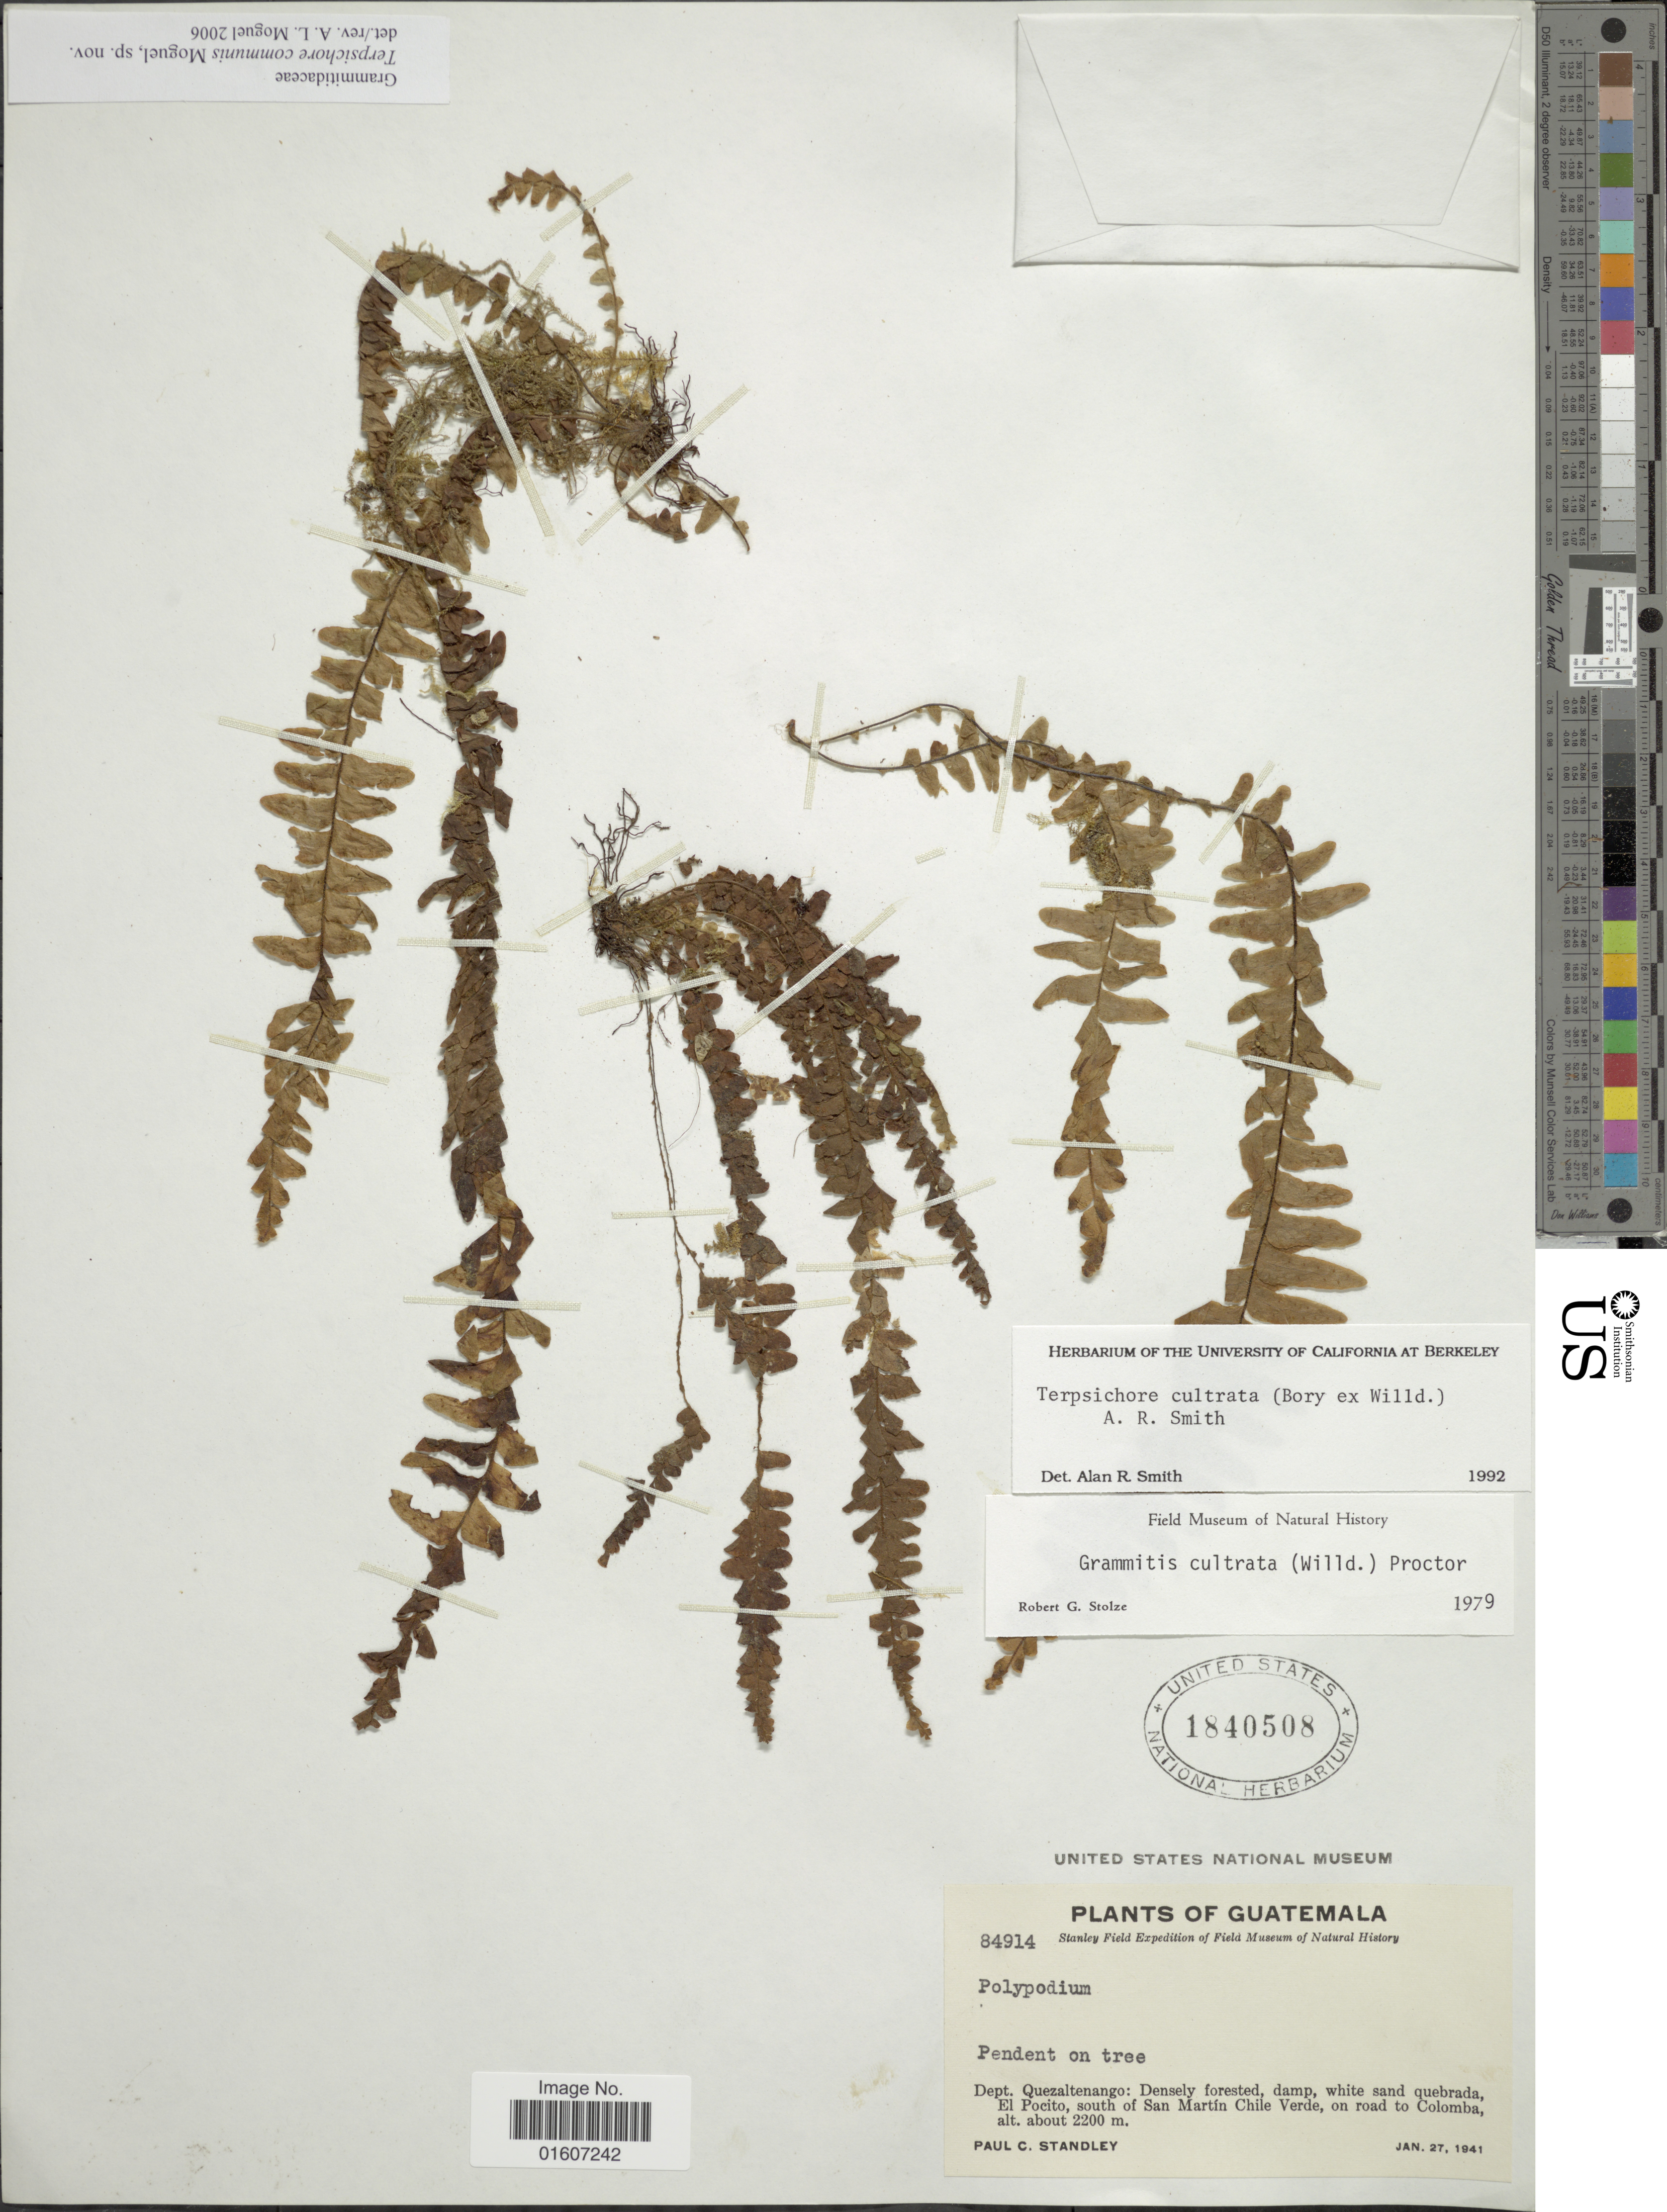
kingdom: Plantae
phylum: Tracheophyta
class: Polypodiopsida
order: Polypodiales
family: Polypodiaceae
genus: Terpsichore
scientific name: Terpsichore communis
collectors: P. C. Standley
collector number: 84914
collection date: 1941-01-27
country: Guatemala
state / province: Quetzaltenango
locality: Dept. Quezaltenango: Densely forested, damp white sand quebrada, El Pocito, south of San Martín Chile Verde, on road to Colomba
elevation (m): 2200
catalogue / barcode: US 1840508